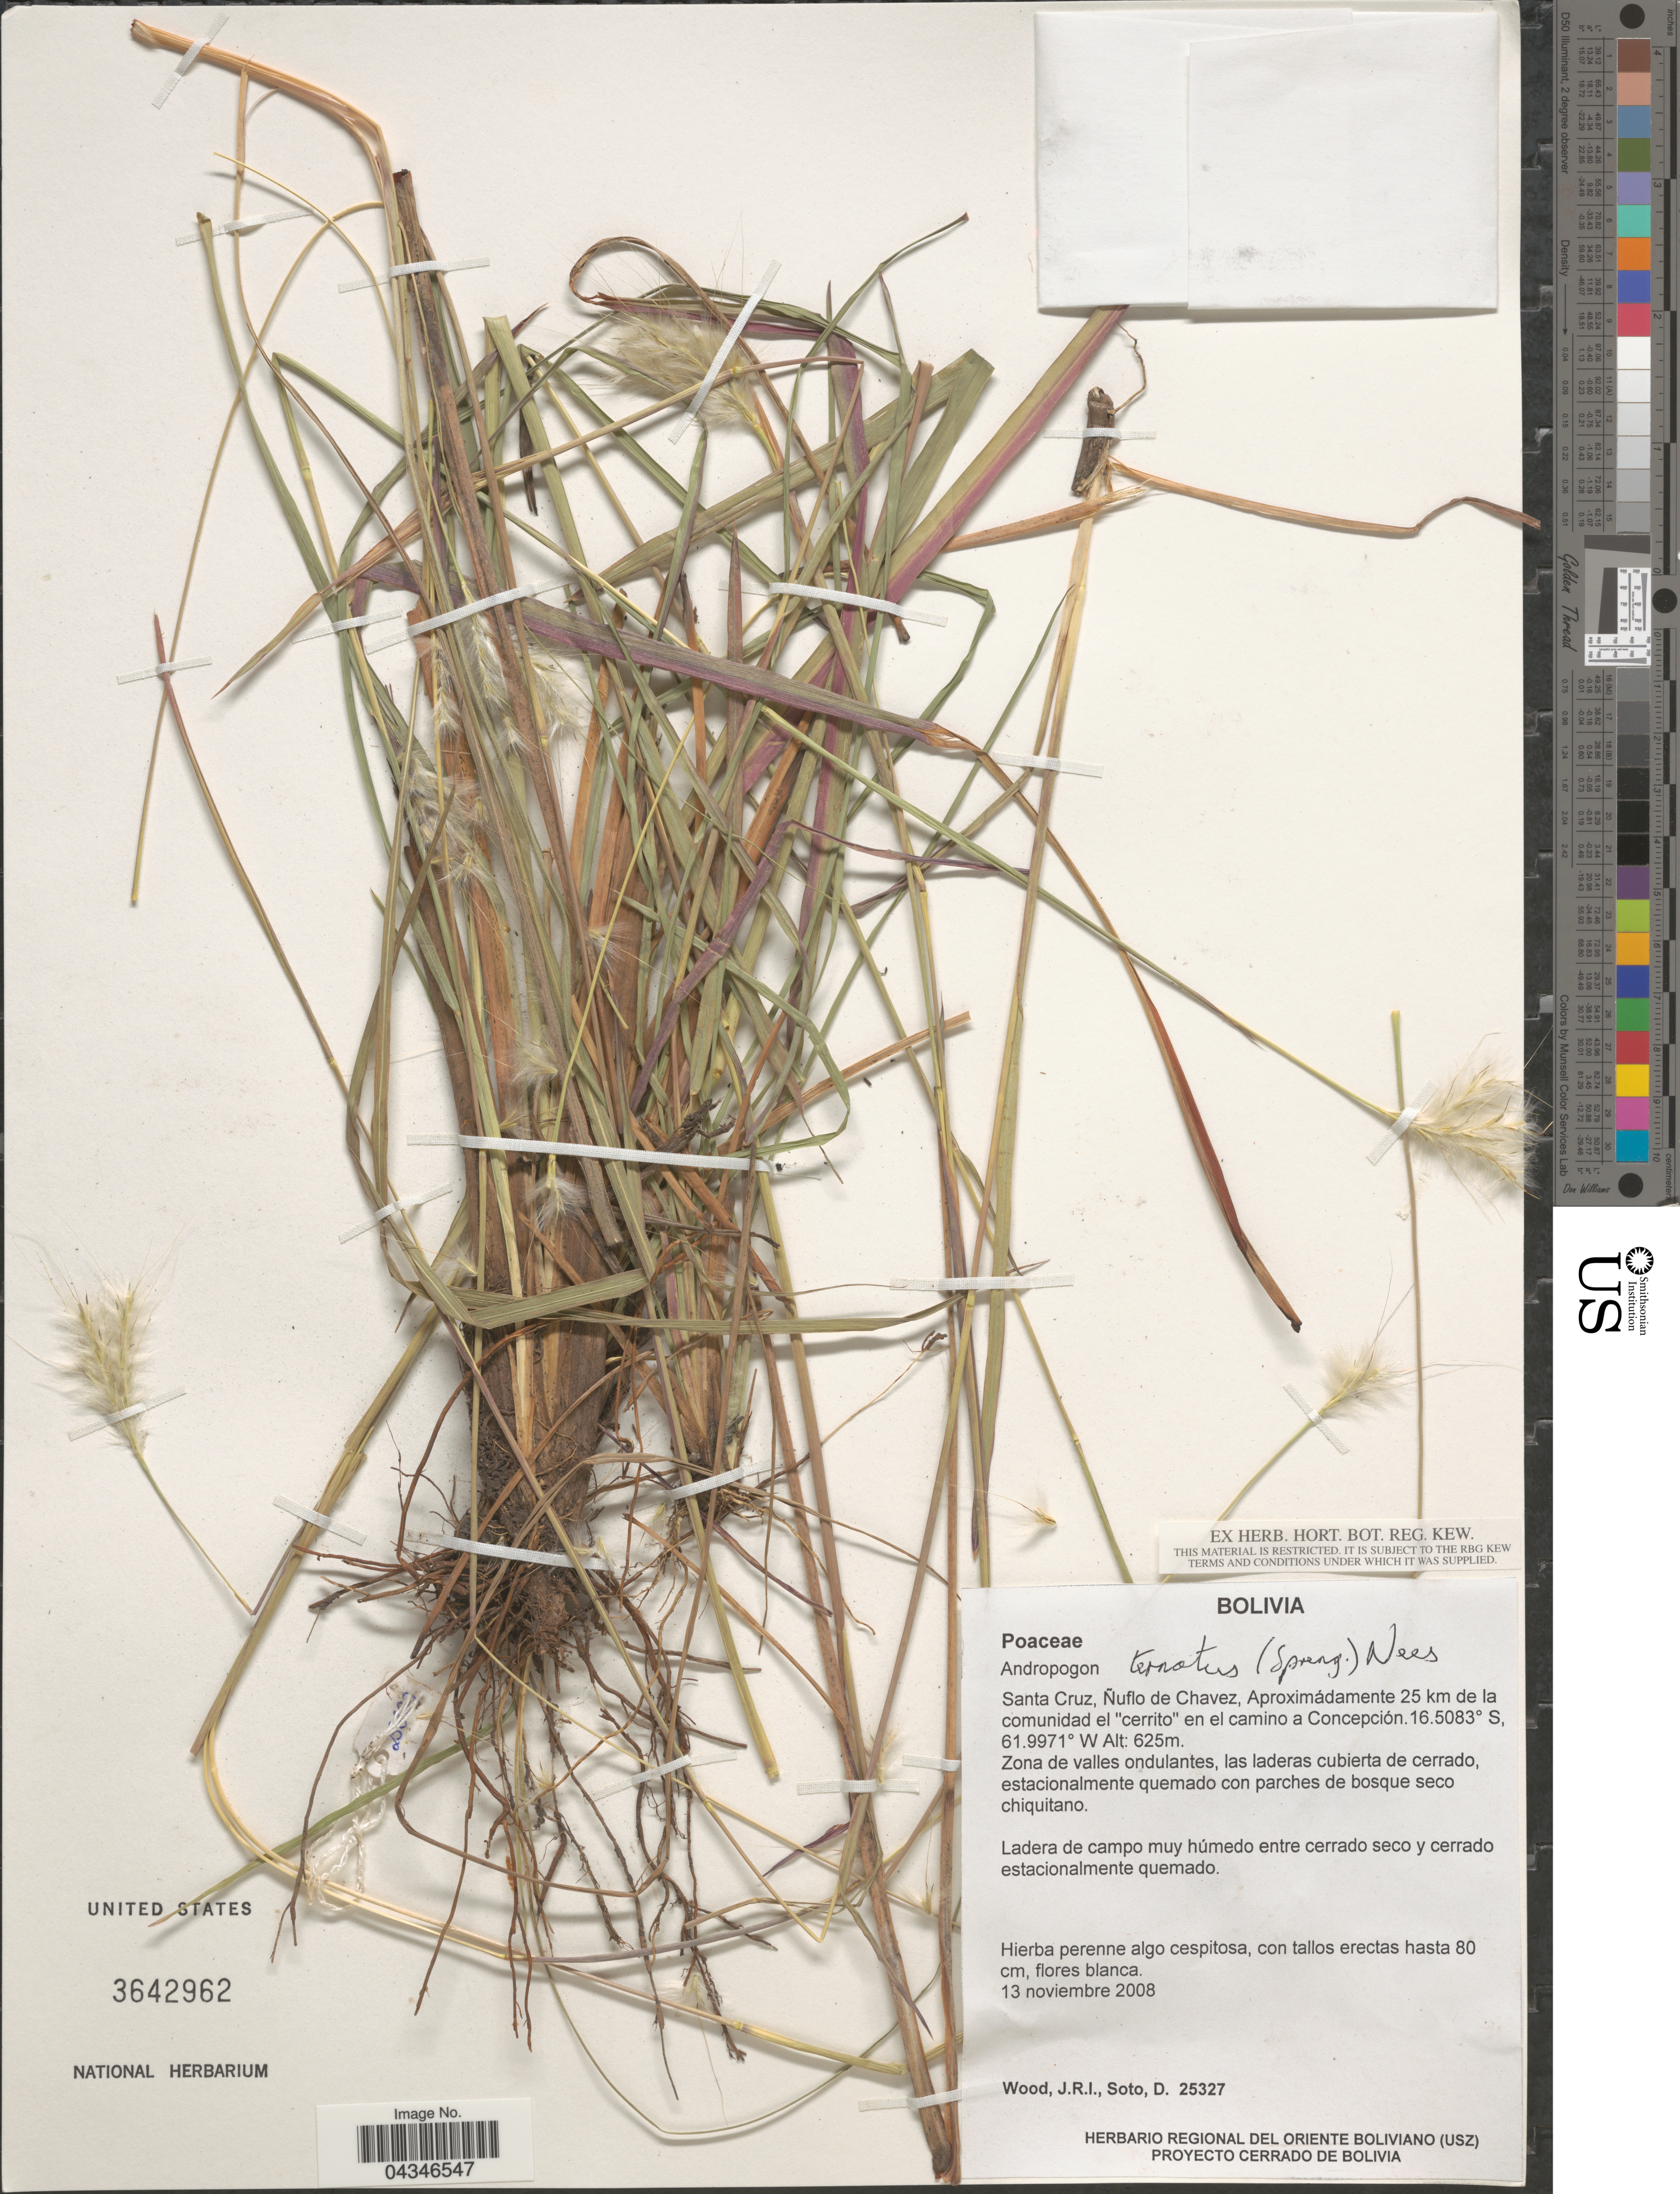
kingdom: Plantae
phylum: Tracheophyta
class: Liliopsida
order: Poales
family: Poaceae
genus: Andropogon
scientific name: Andropogon ternatus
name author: (Spreng.) Nees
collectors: J. R. I. Wood & D. Soto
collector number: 25327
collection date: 2008-11-13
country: Bolivia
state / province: Santa Cruz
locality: Nuflo de Chavez, Aproximádamente 25 km de la comunidad el "cerrito" en el camino a Concepción.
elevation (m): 625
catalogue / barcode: US 3642962